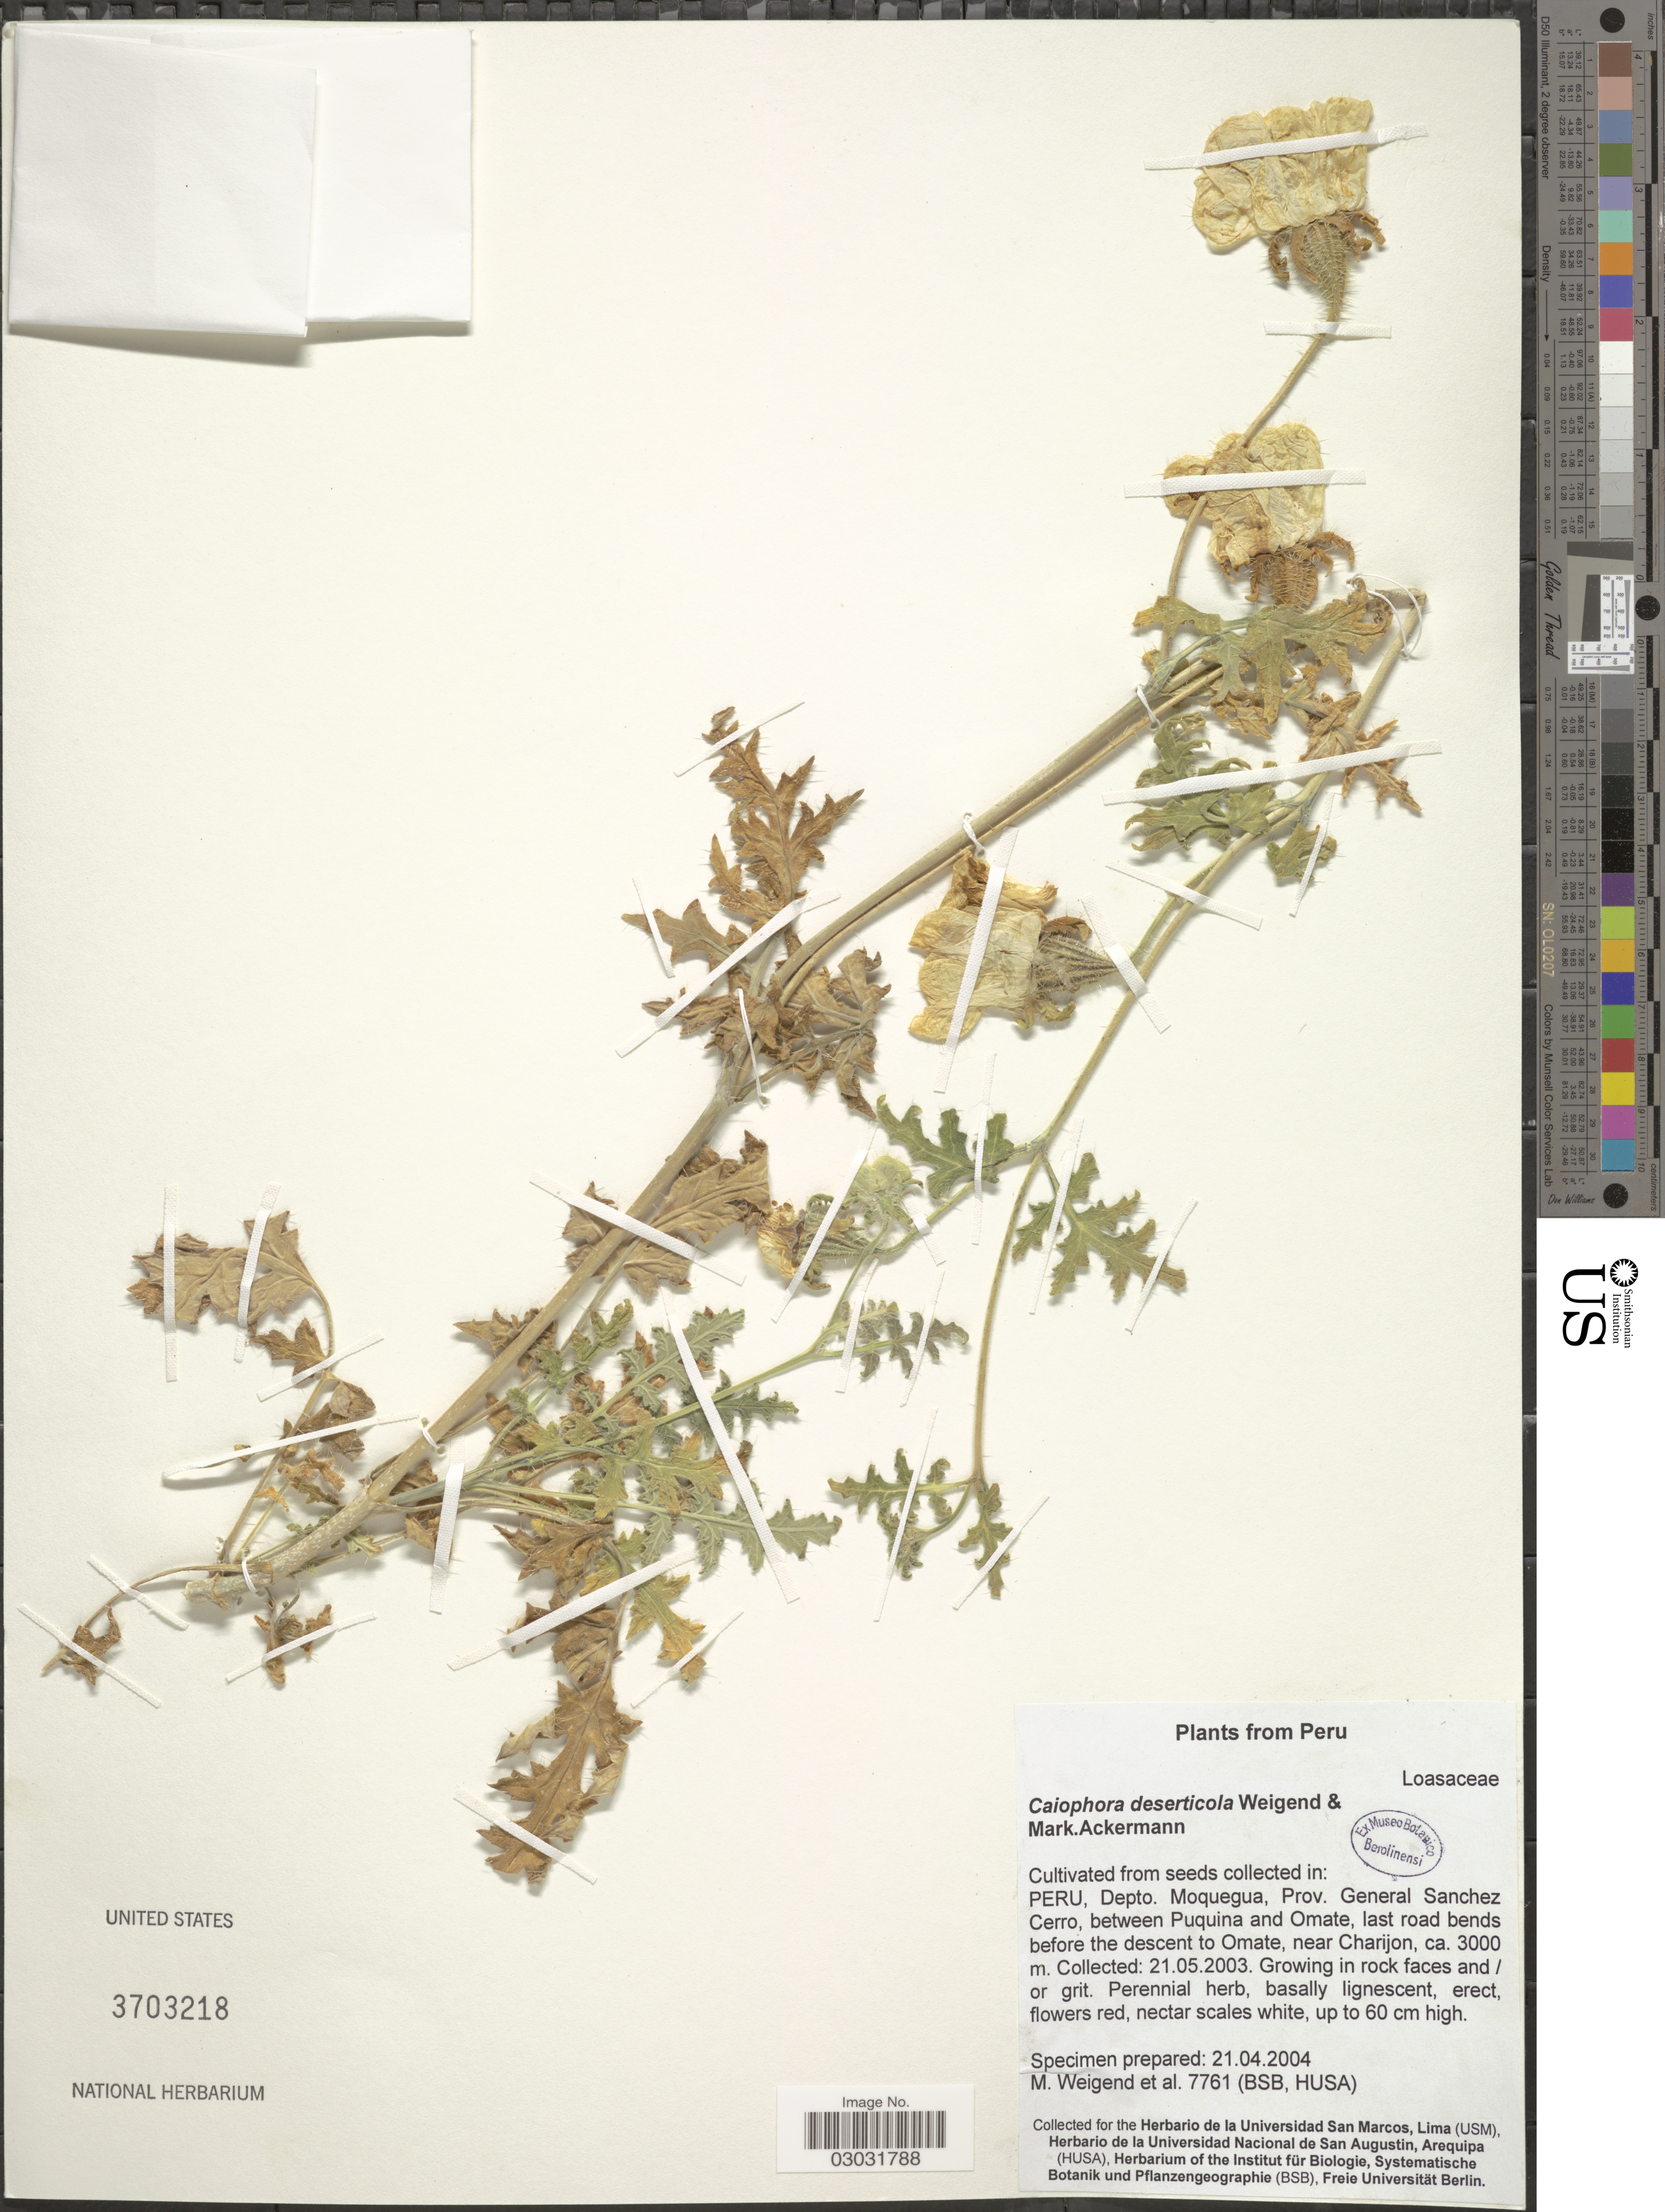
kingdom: Plantae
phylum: Tracheophyta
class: Magnoliopsida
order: Cornales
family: Loasaceae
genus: Caiophora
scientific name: Caiophora deserticola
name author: Weigend & Mark. Ackermann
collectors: M. Weigend & M. Ackermann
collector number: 7761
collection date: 2004-04-21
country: Peru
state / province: Moquegua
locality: Depto. Moquegua, Prov. General Sanchez Cerro, between Puquina and Omate, last road bends before the descent to Omate, near Charijon [unsure placement]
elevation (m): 3000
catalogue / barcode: US 3703218